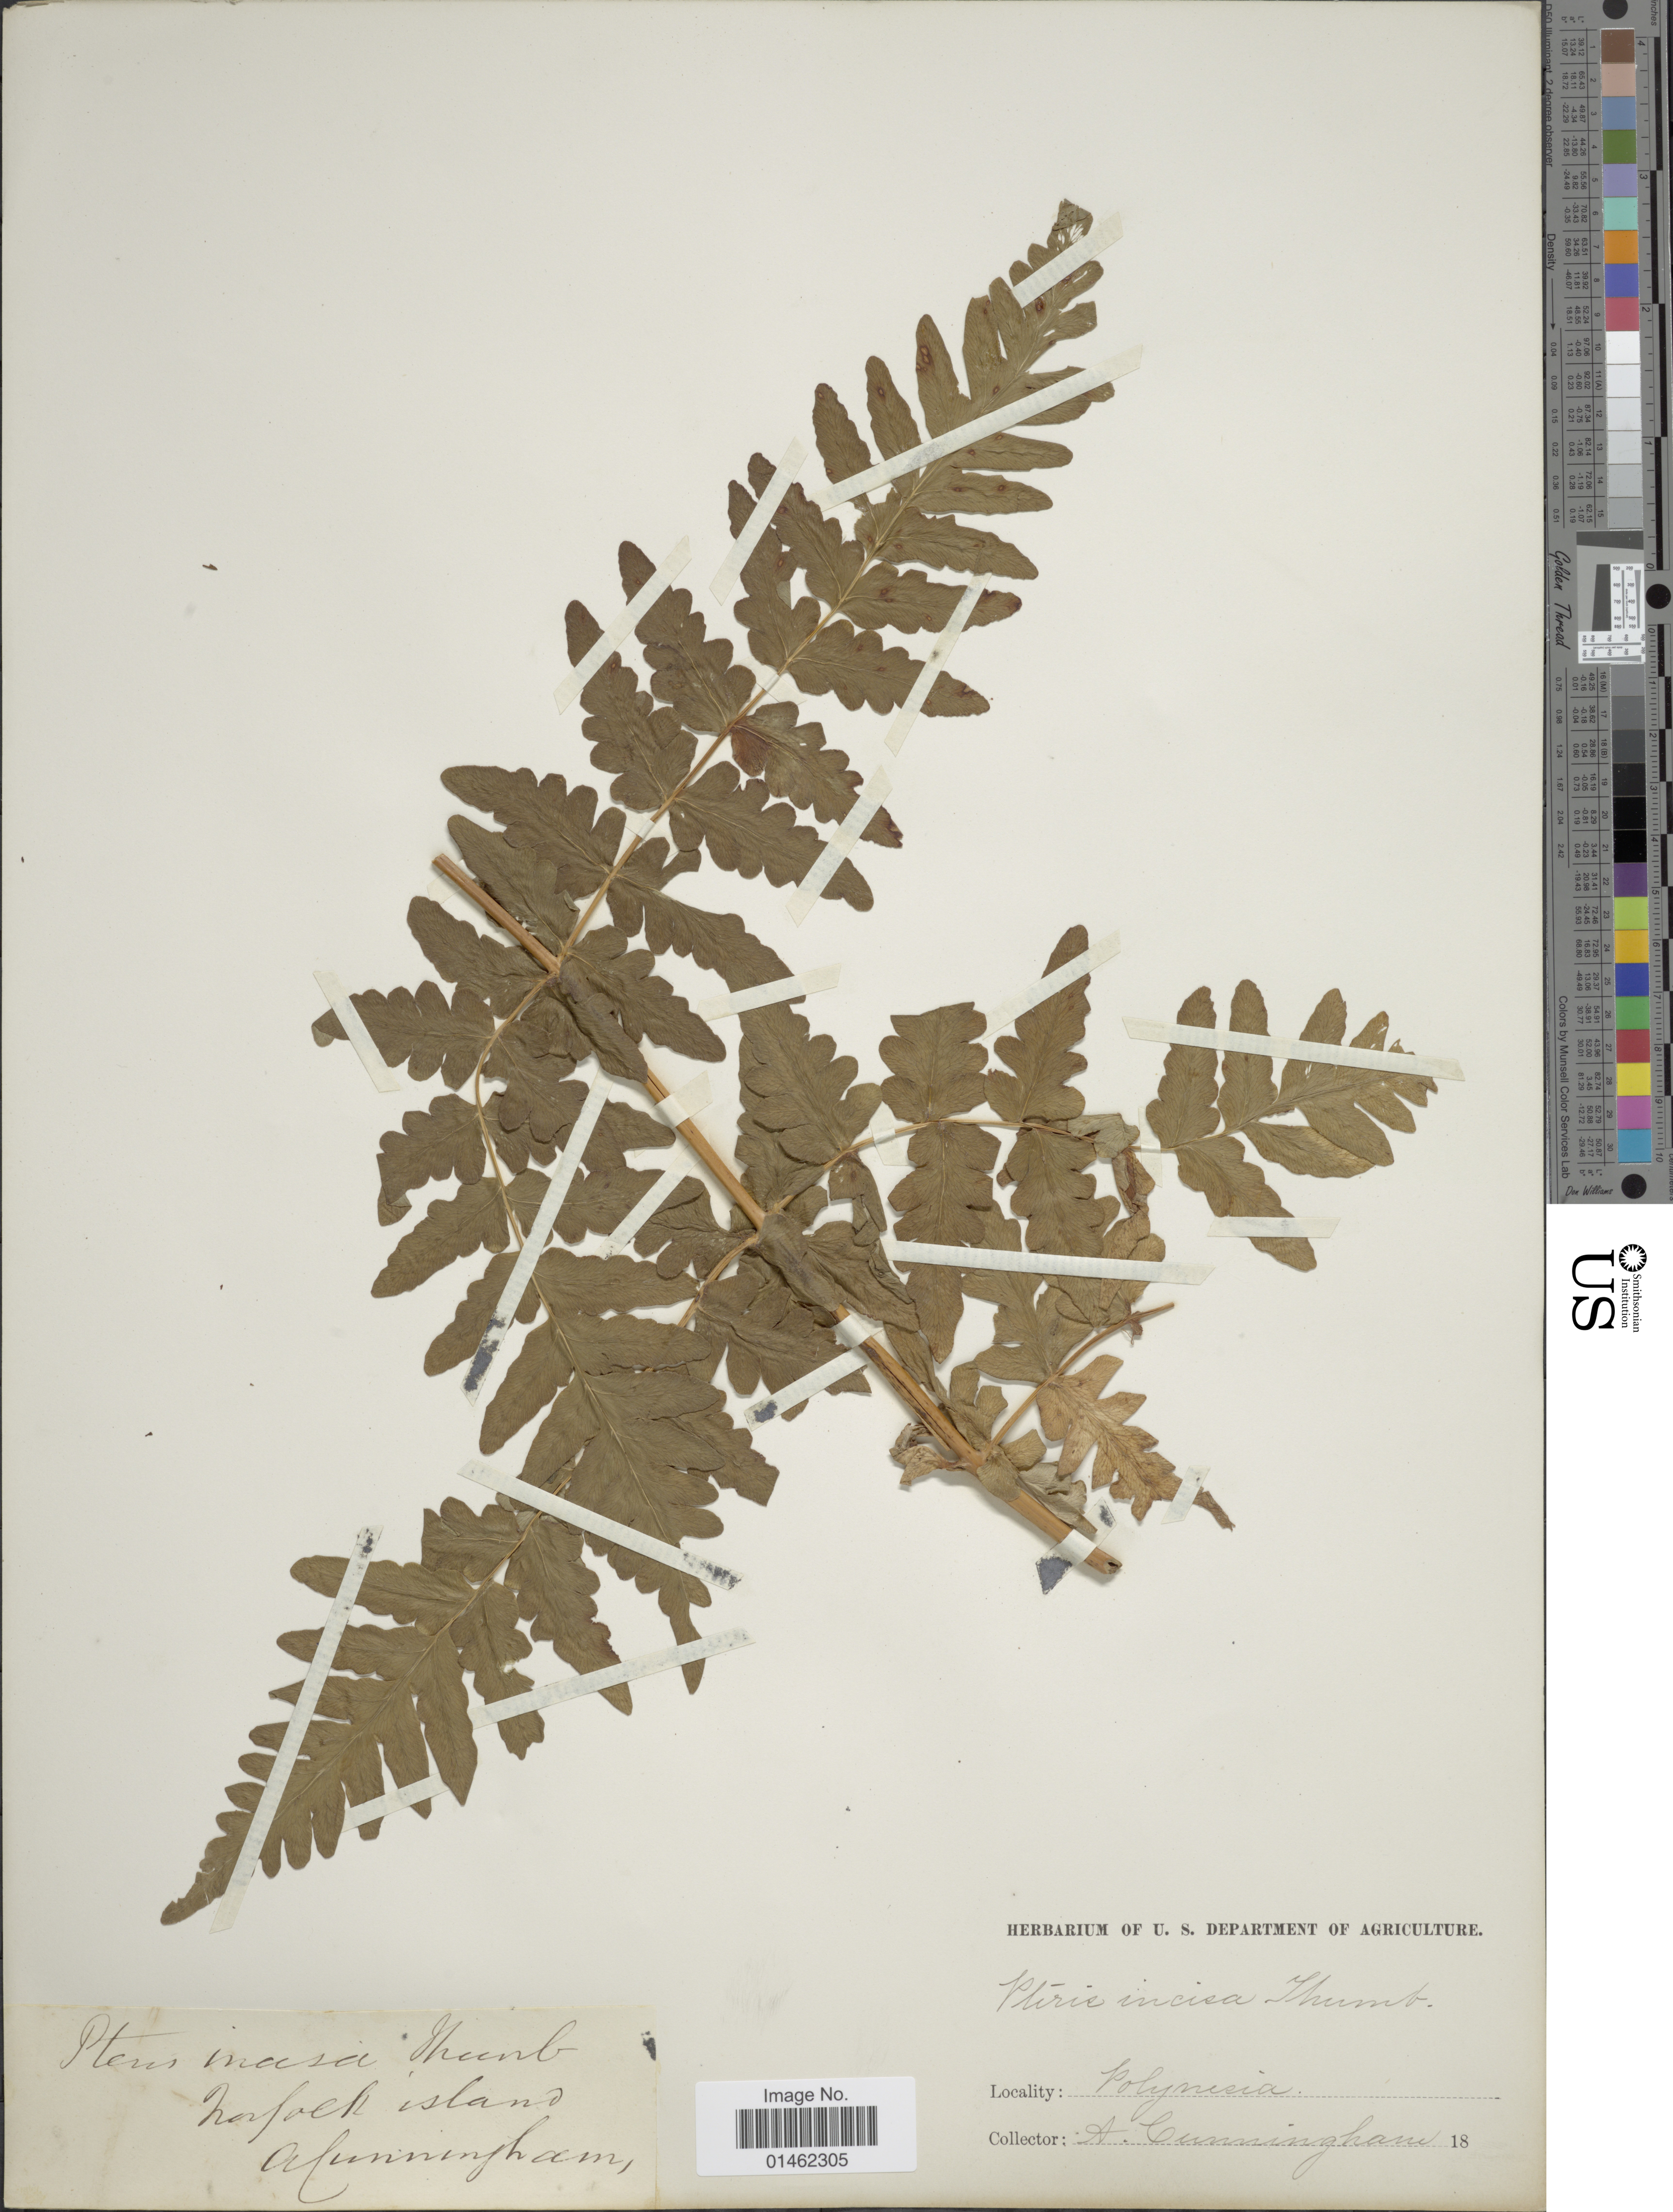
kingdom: Plantae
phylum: Tracheophyta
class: Polypodiopsida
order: Polypodiales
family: Dennstaedtiaceae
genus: Histiopteris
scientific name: Histiopteris incisa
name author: (Thunb.) J. Sm.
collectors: A. Cunningham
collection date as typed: Transcribed d/m/y: //18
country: French Polynesia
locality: Norfolk Island